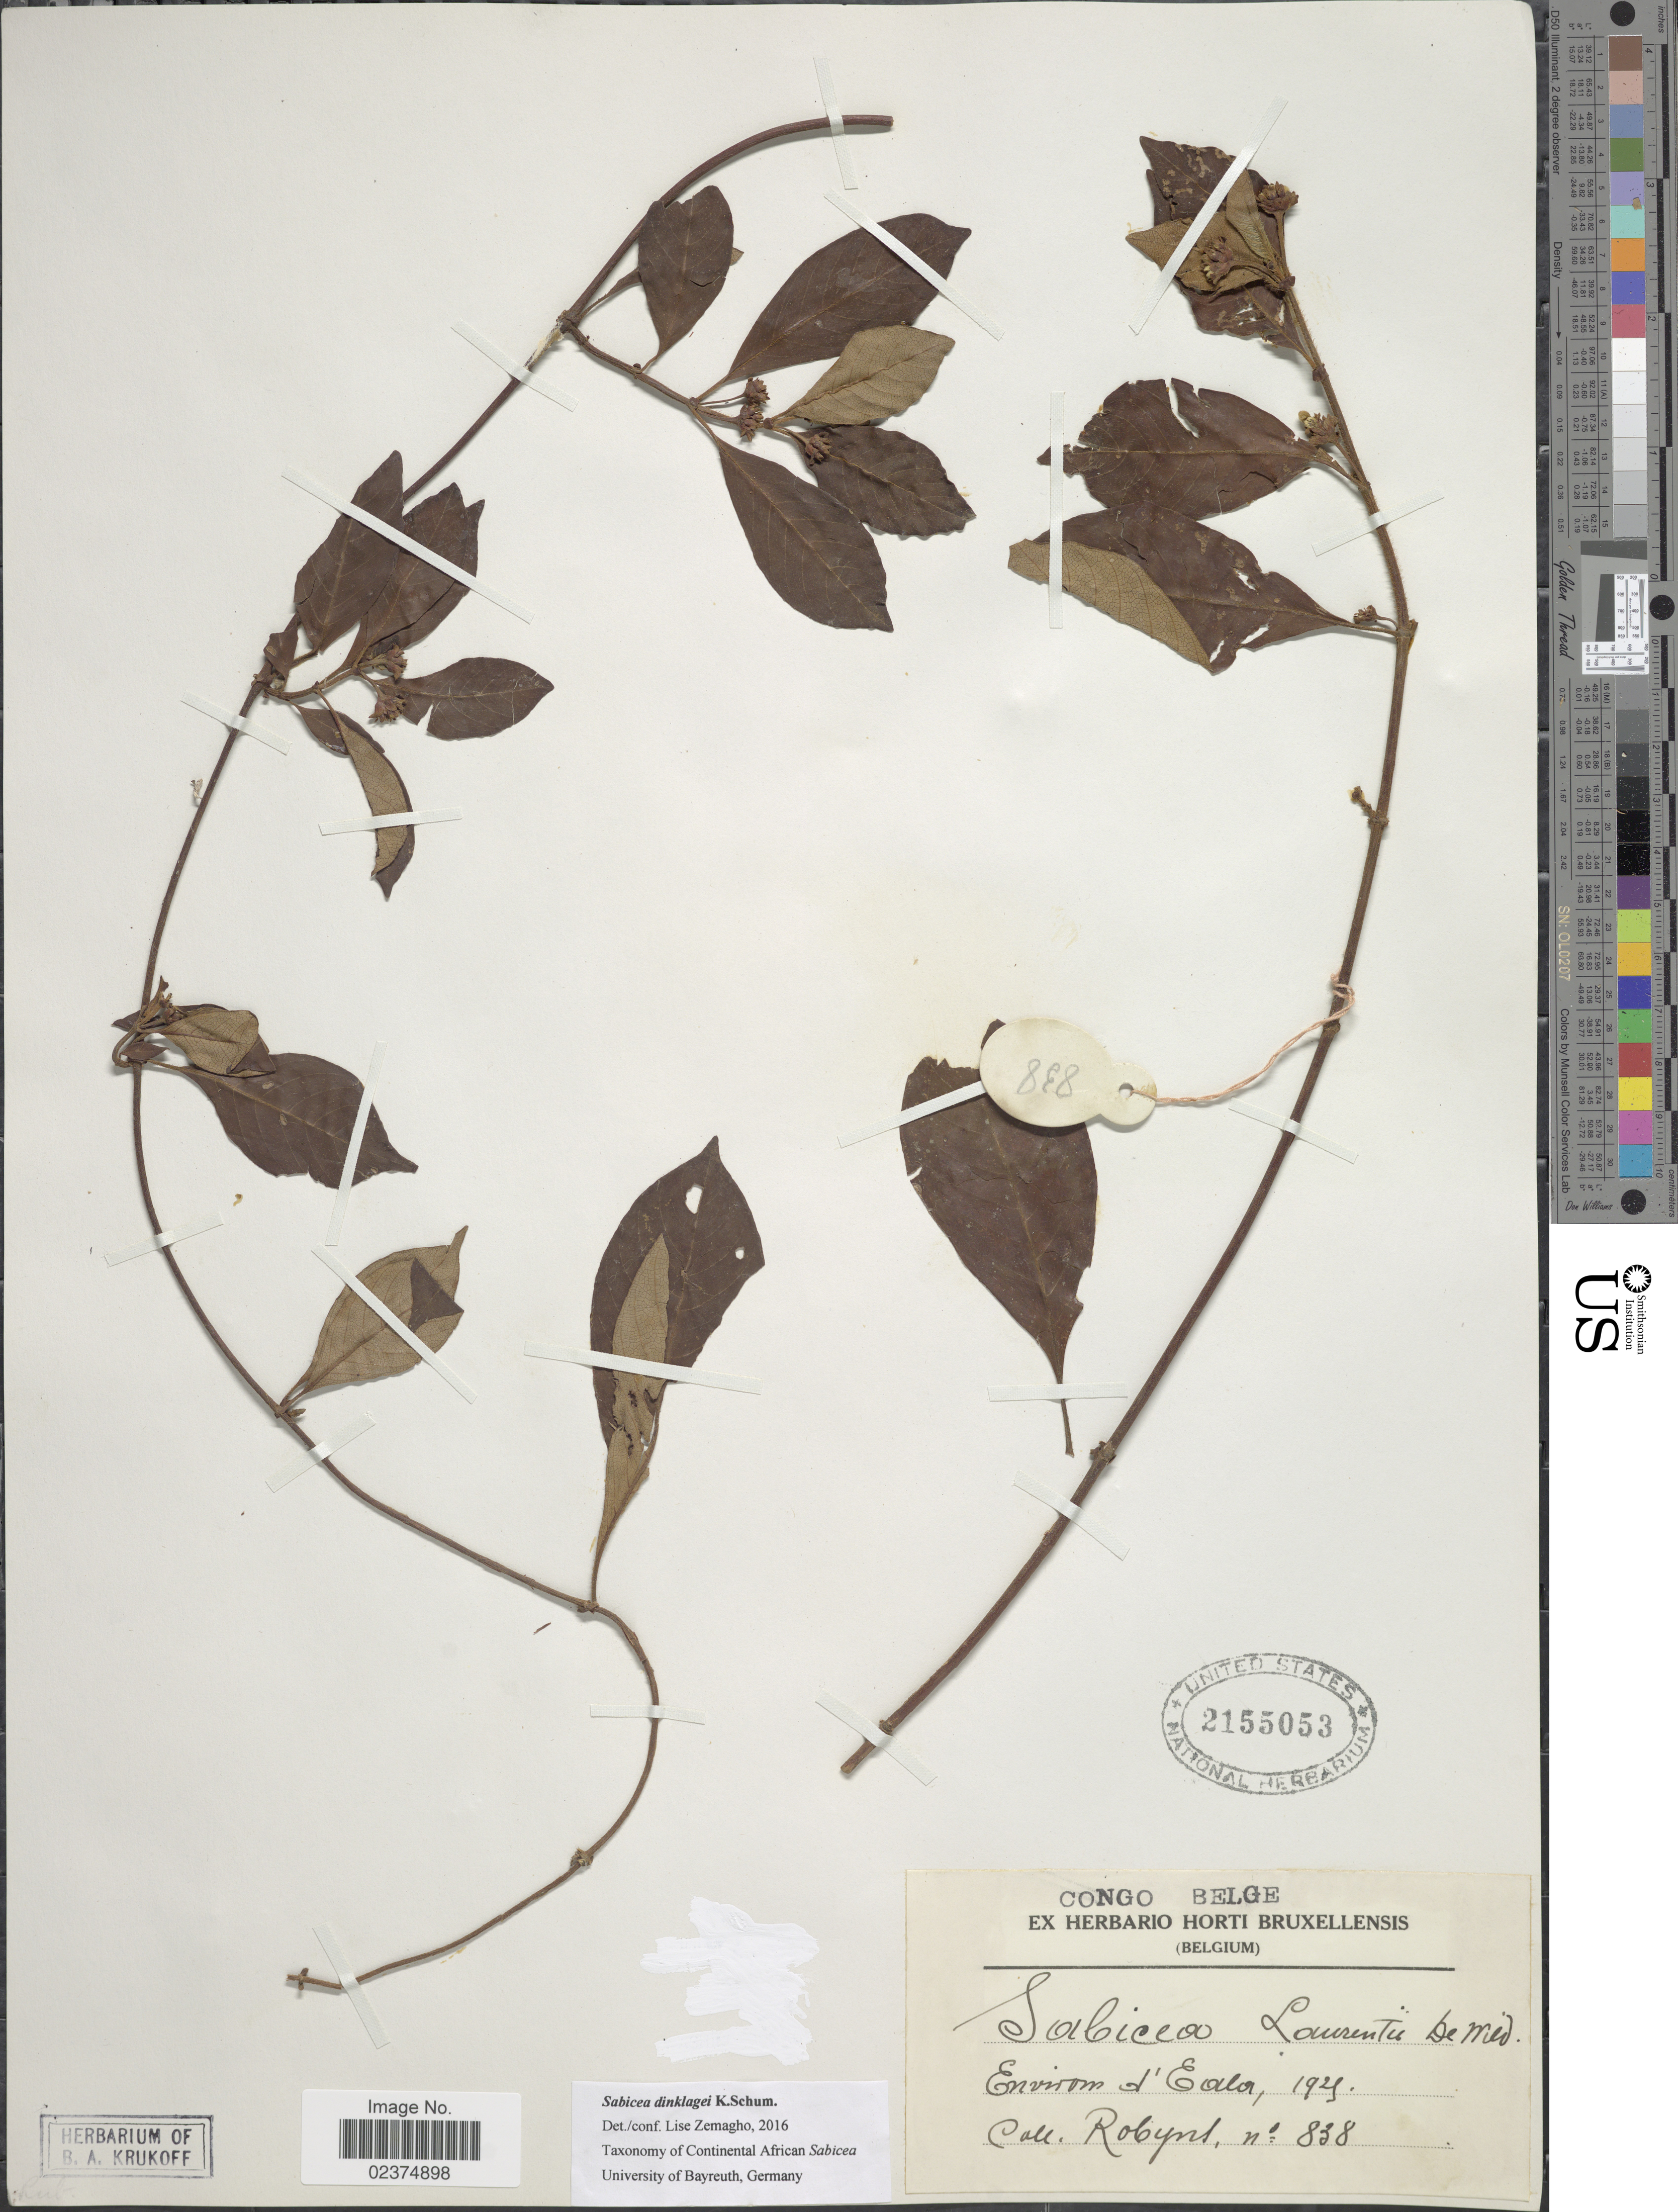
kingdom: Plantae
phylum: Tracheophyta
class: Magnoliopsida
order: Gentianales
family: Rubiaceae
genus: Sabicea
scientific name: Sabicea dinklagei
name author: K. Schum.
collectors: -. Robyns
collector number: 838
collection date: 1929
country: Congo, Democratic Republic of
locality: Congo Belge. Environs d'Eala.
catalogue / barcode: US 2155053